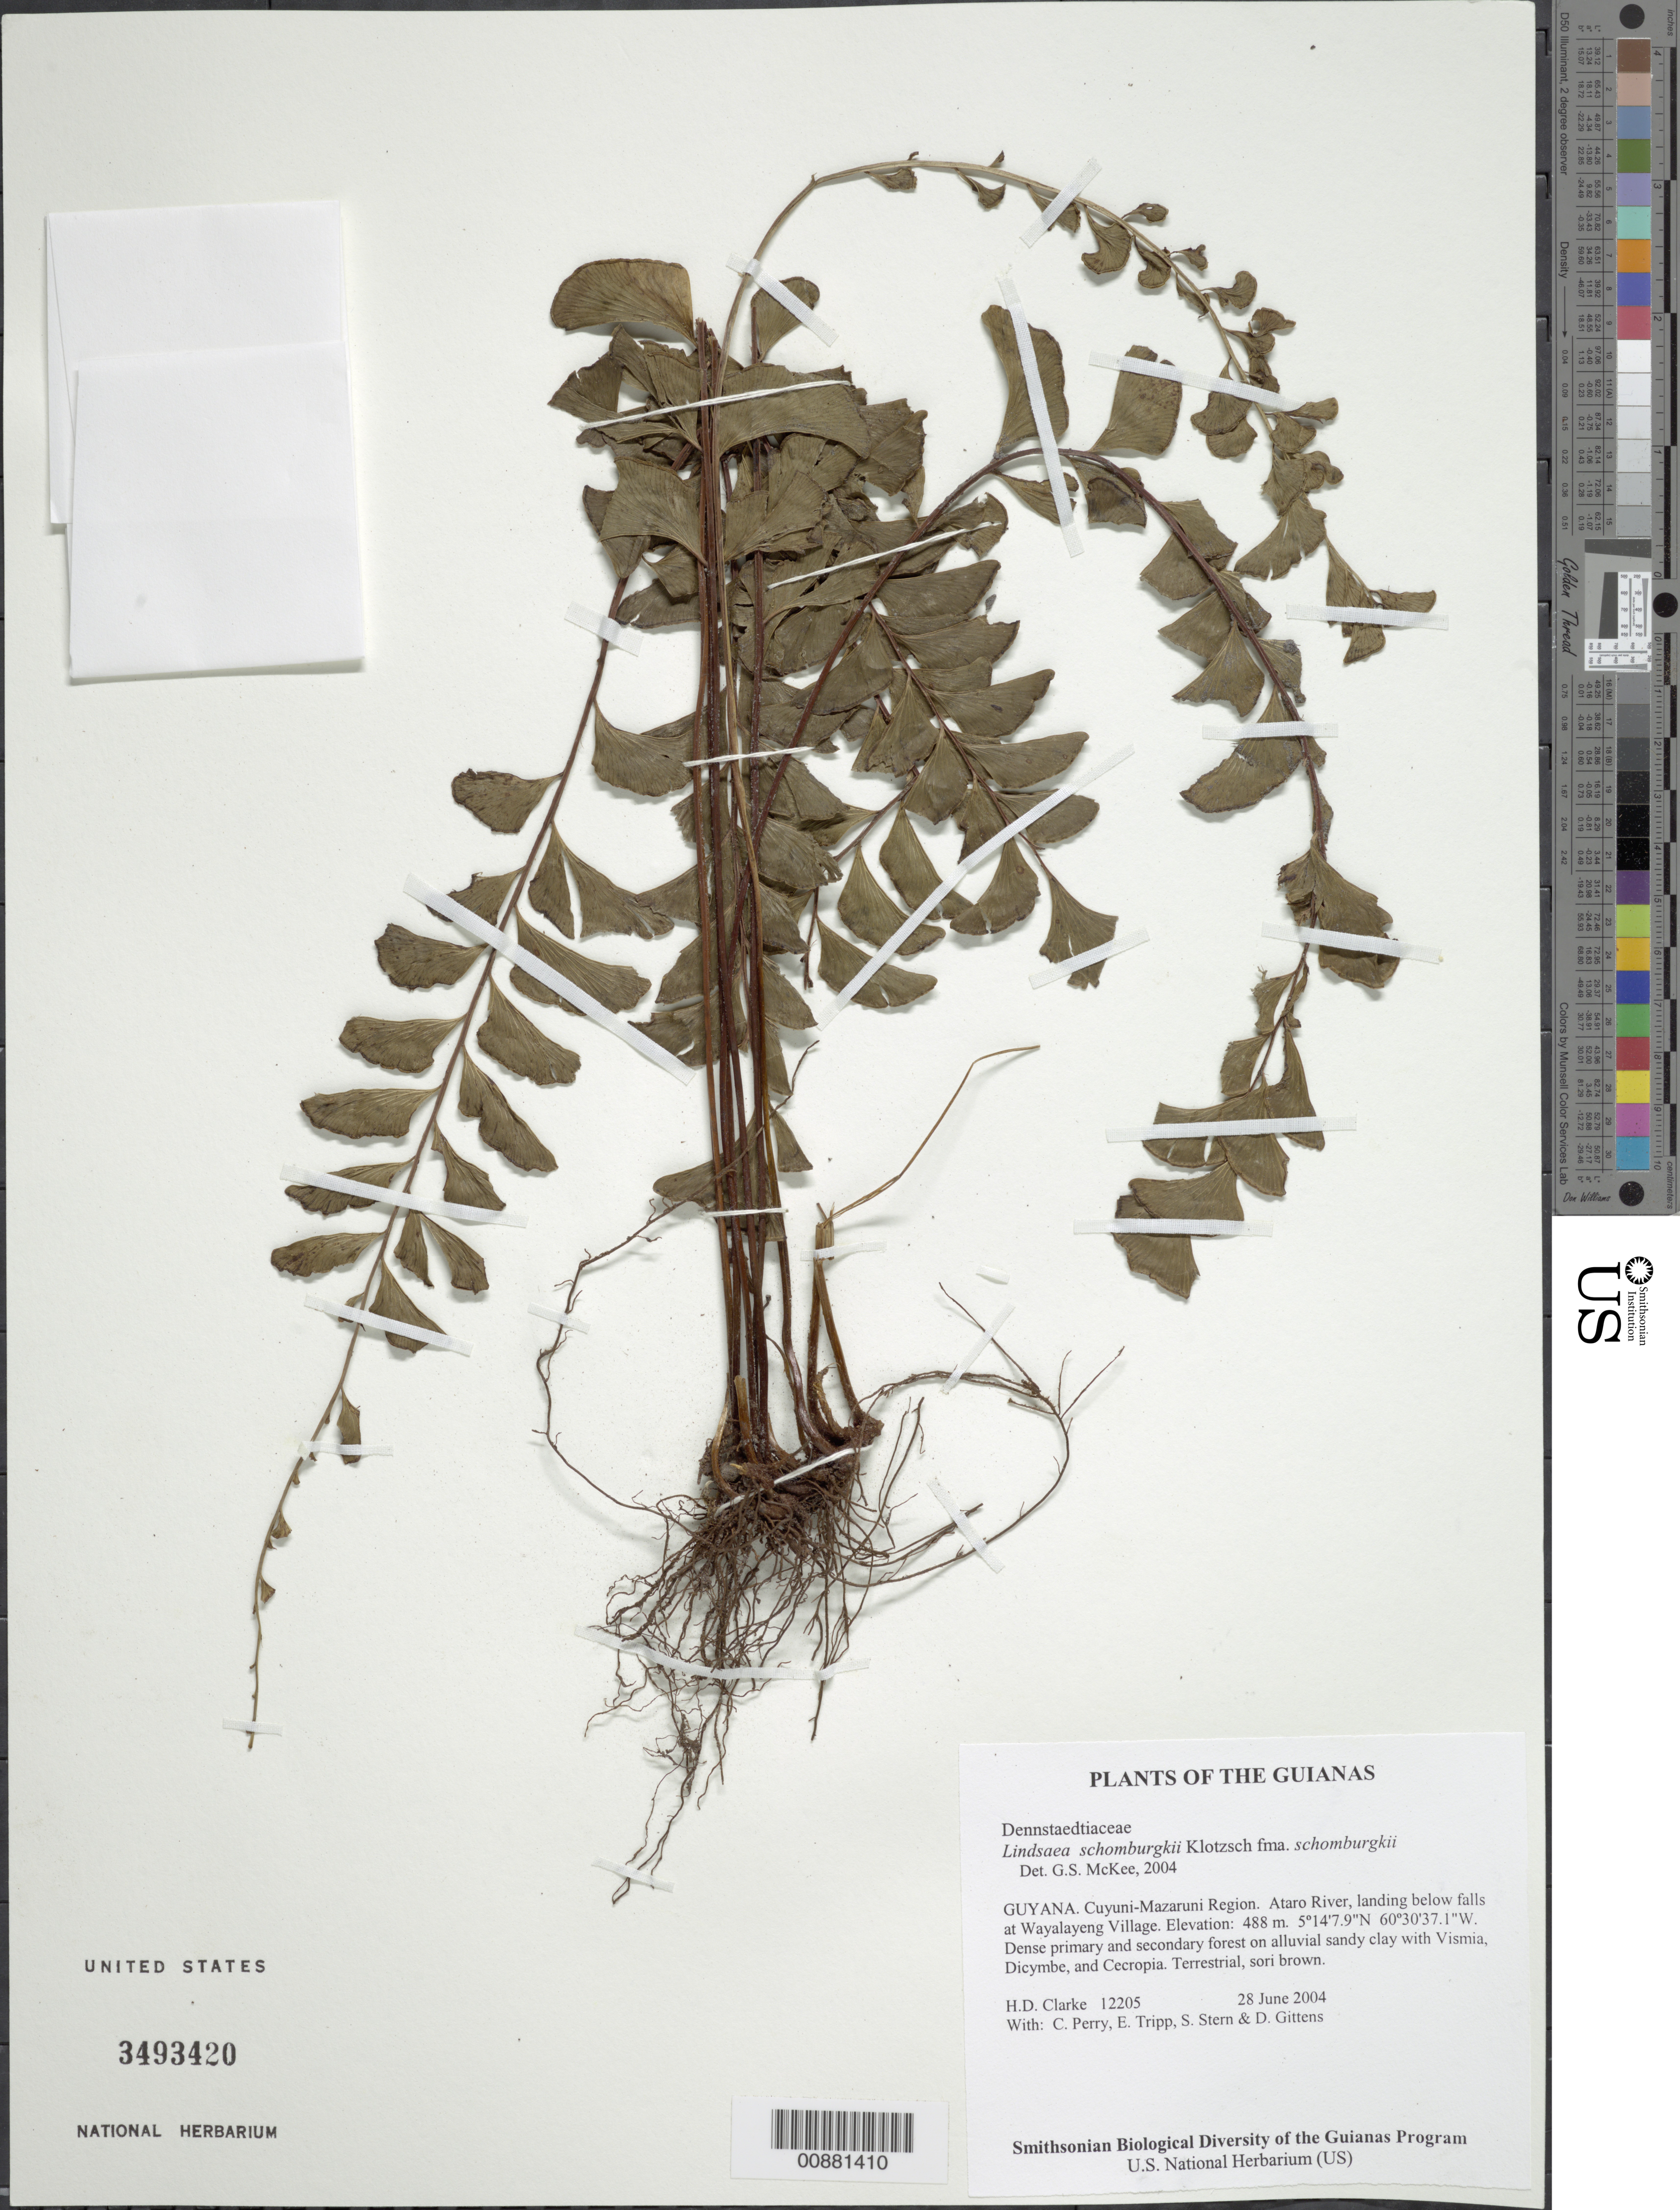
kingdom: Plantae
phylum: Tracheophyta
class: Polypodiopsida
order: Polypodiales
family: Lindsaeaceae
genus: Lindsaea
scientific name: Lindsaea schomburgkii f. schomburgkii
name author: Klotzsch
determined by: McKee, G. S., (US), NMNH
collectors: H. D. Clarke, C. Perry, E. Tripp, S. R. Stern & D. Gittens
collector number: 12205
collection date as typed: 28 June 2004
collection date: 2004-06-28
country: Guyana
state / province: Cuyuni-Mazaruni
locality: Ataro River, landing below falls at Wayalayeng Village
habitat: Dense primary and secondary forest on alluvial sandy clay with Vismia, Dicymbe, and Cecropia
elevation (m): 488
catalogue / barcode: US 3493420